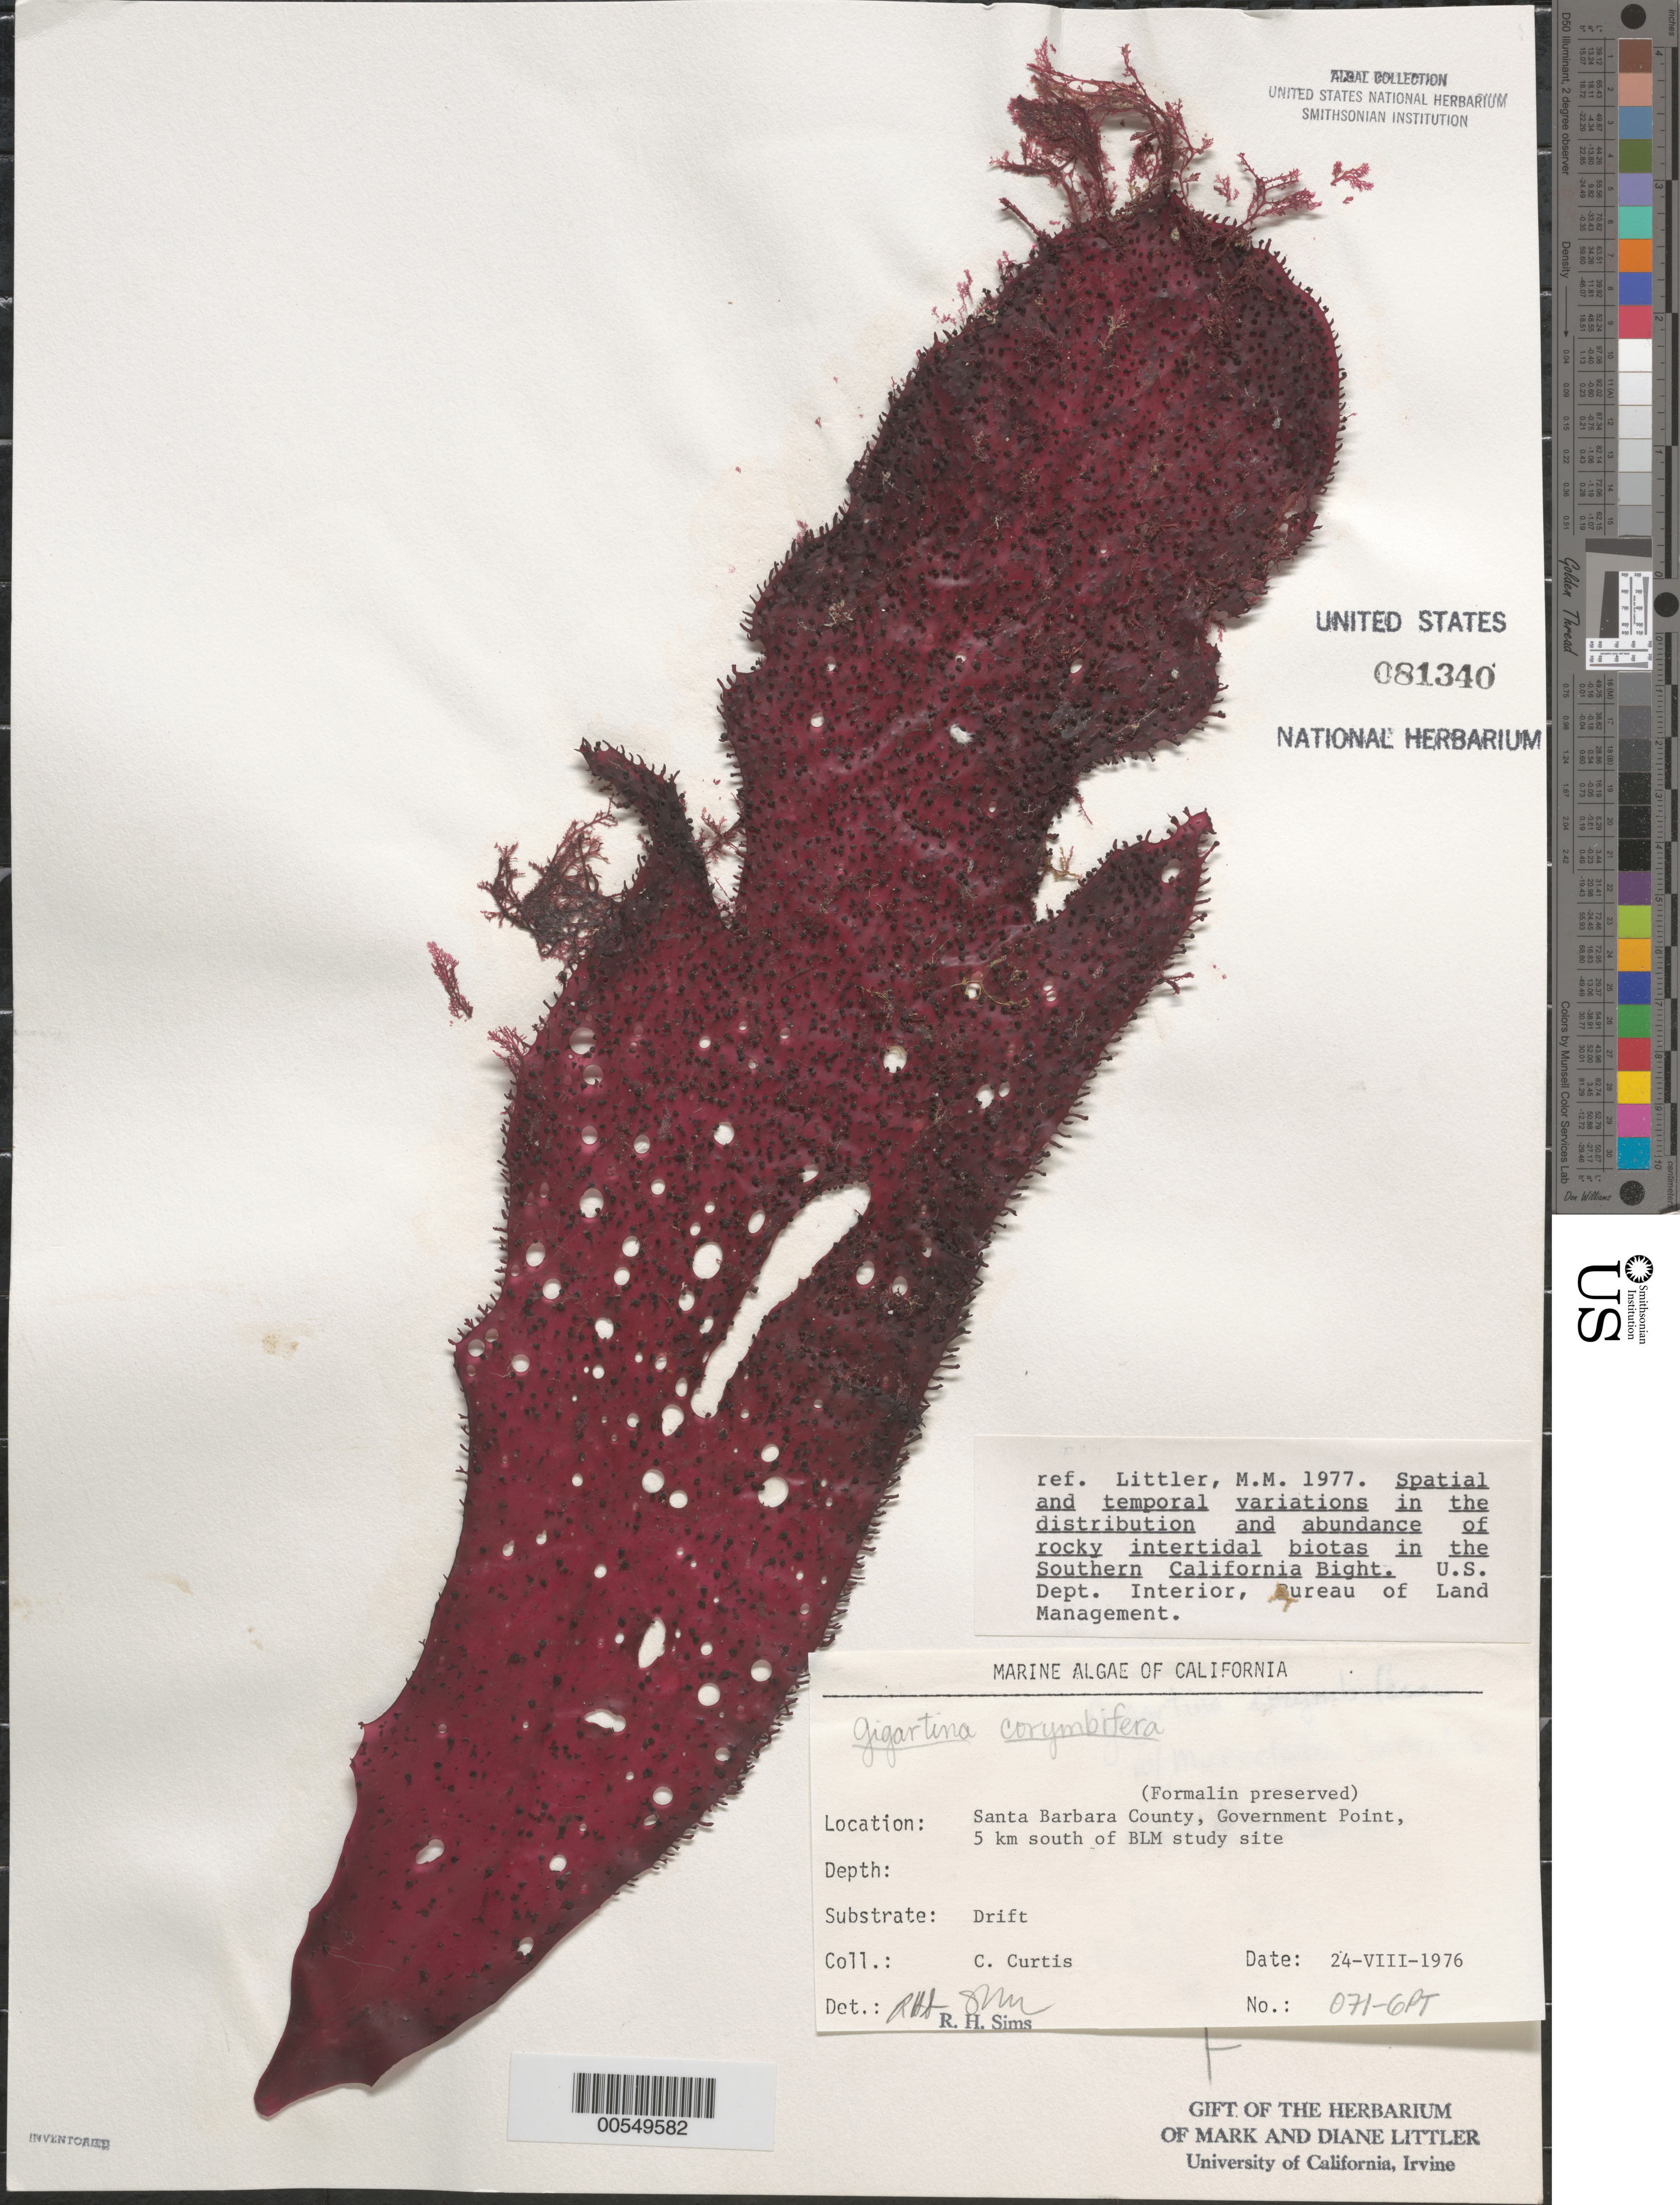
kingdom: Plantae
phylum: Rhodophyta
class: Florideophyceae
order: Gigartinales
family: Gigartinaceae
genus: Chondracanthus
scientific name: Chondracanthus corymbiferus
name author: (Kütz.) Guiry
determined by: Algae name updating Project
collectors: C. Curtis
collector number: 071-gpt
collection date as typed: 24 Aug 1976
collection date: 1976-08-24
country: United States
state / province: California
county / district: Santa Barbara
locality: Government Point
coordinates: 34 26'31"N, 120 24'06"W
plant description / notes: BLM-SOCALBIGHT Rocky Intertidal Survey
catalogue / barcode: US 81340